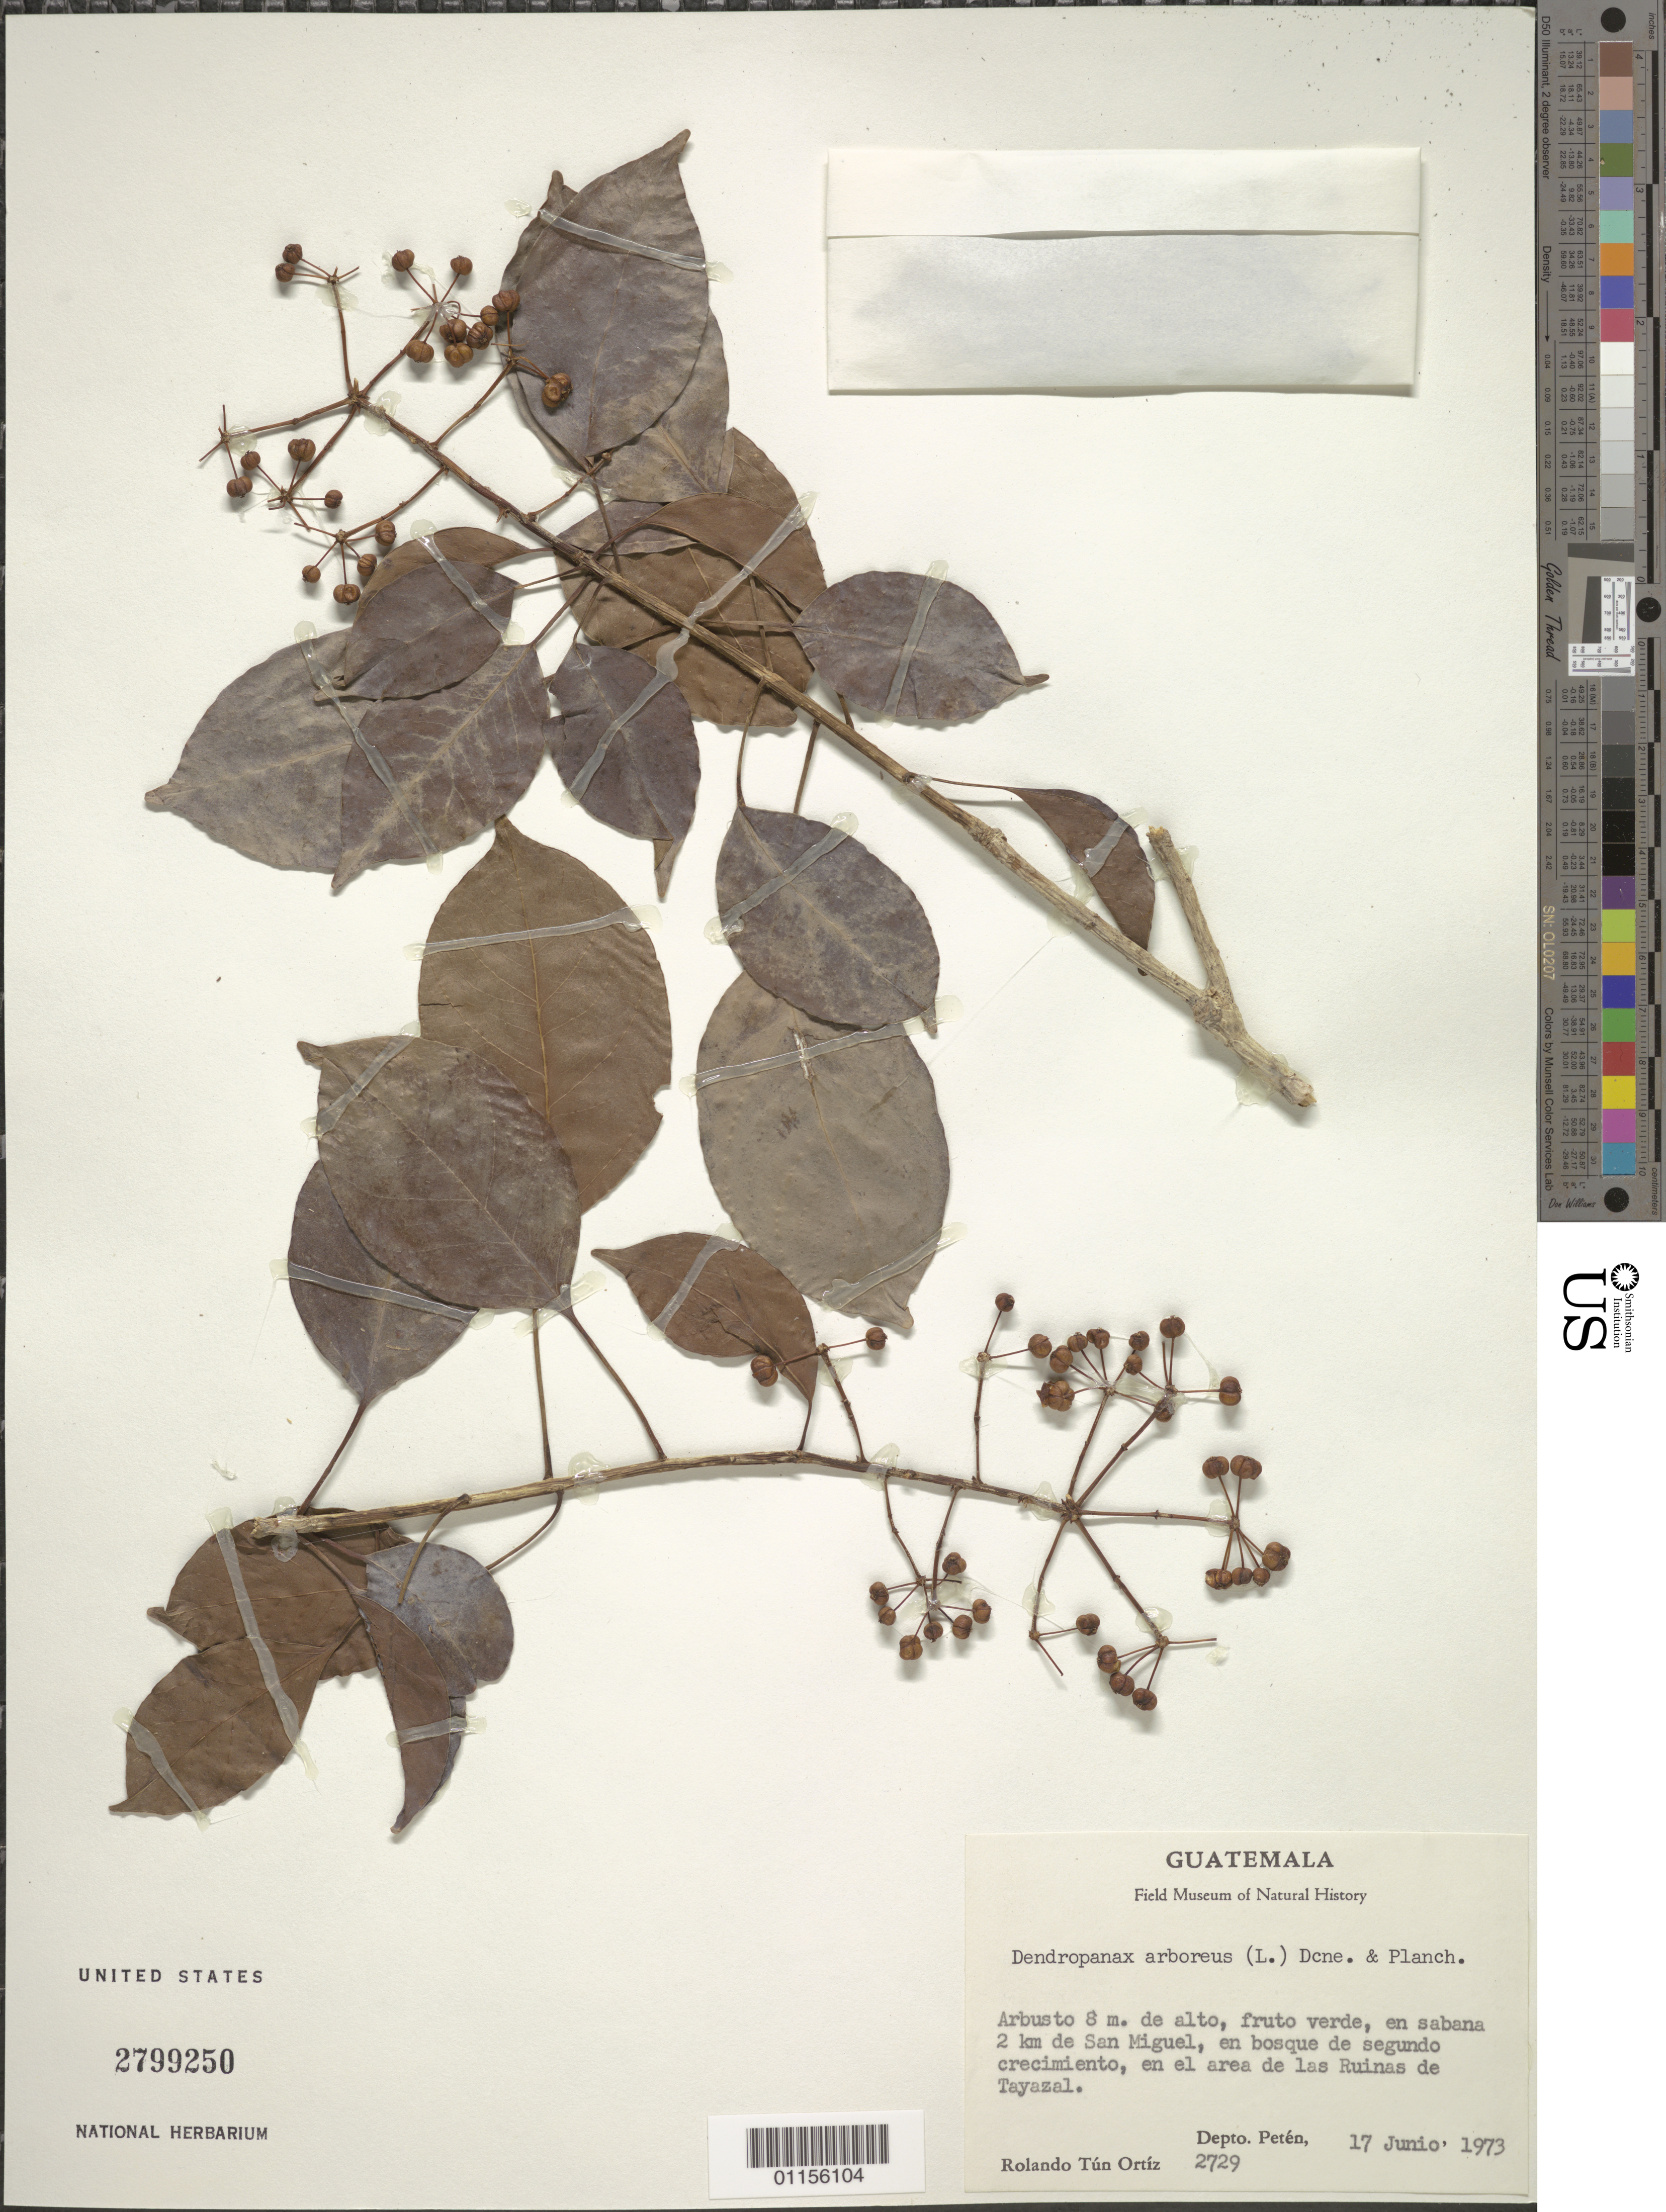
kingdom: Plantae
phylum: Tracheophyta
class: Magnoliopsida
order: Apiales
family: Araliaceae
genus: Dendropanax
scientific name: Dendropanax arboreus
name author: (L.) Decne. & Planch.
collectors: R. Tún Ortiz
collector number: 2729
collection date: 1973-06-17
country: Guatemala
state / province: El Petén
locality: En sabana 2 km de San Miguel, en el area de las Ruinas de Tayazal.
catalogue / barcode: US 2799250